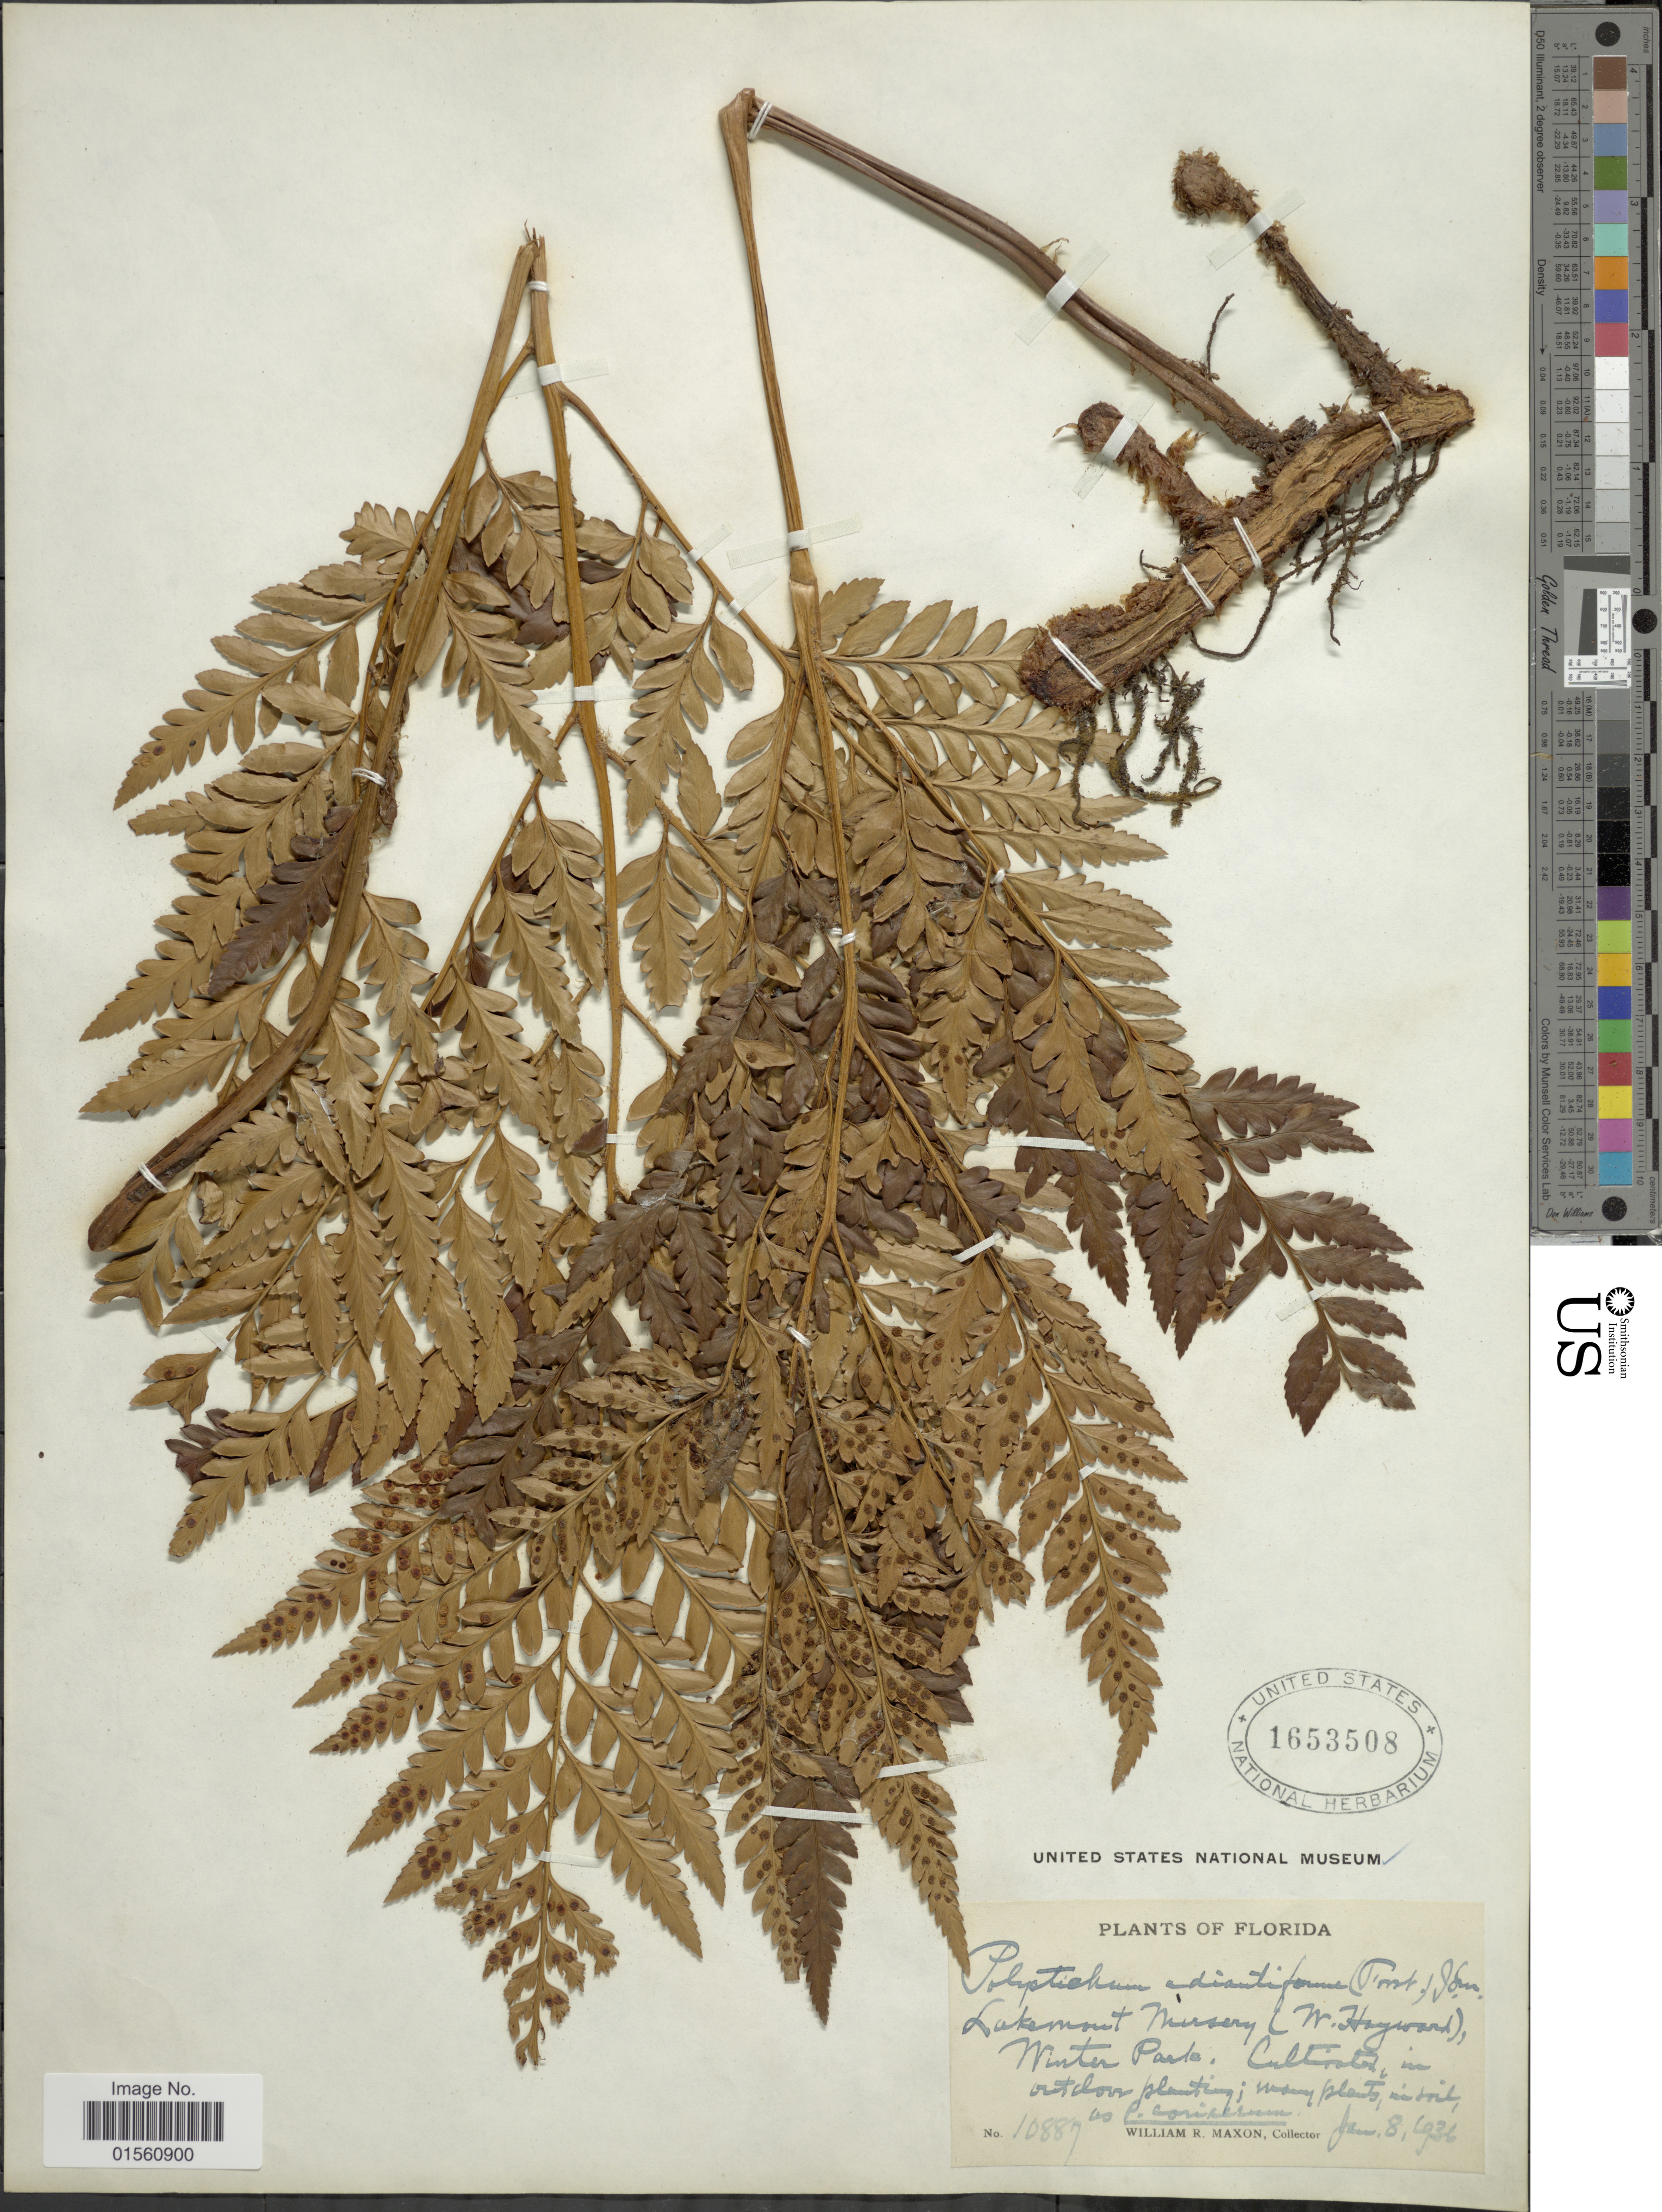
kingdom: Plantae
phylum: Tracheophyta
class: Polypodiopsida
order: Polypodiales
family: Dryopteridaceae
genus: Rumohra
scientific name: Rumohra adiantiformis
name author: (G. Forst.) Ching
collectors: W. R. Maxon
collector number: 10887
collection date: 1936-01-08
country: United States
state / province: Florida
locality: Lakemount Nursery (w. Haywood), Winter Park.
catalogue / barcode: US 1653508